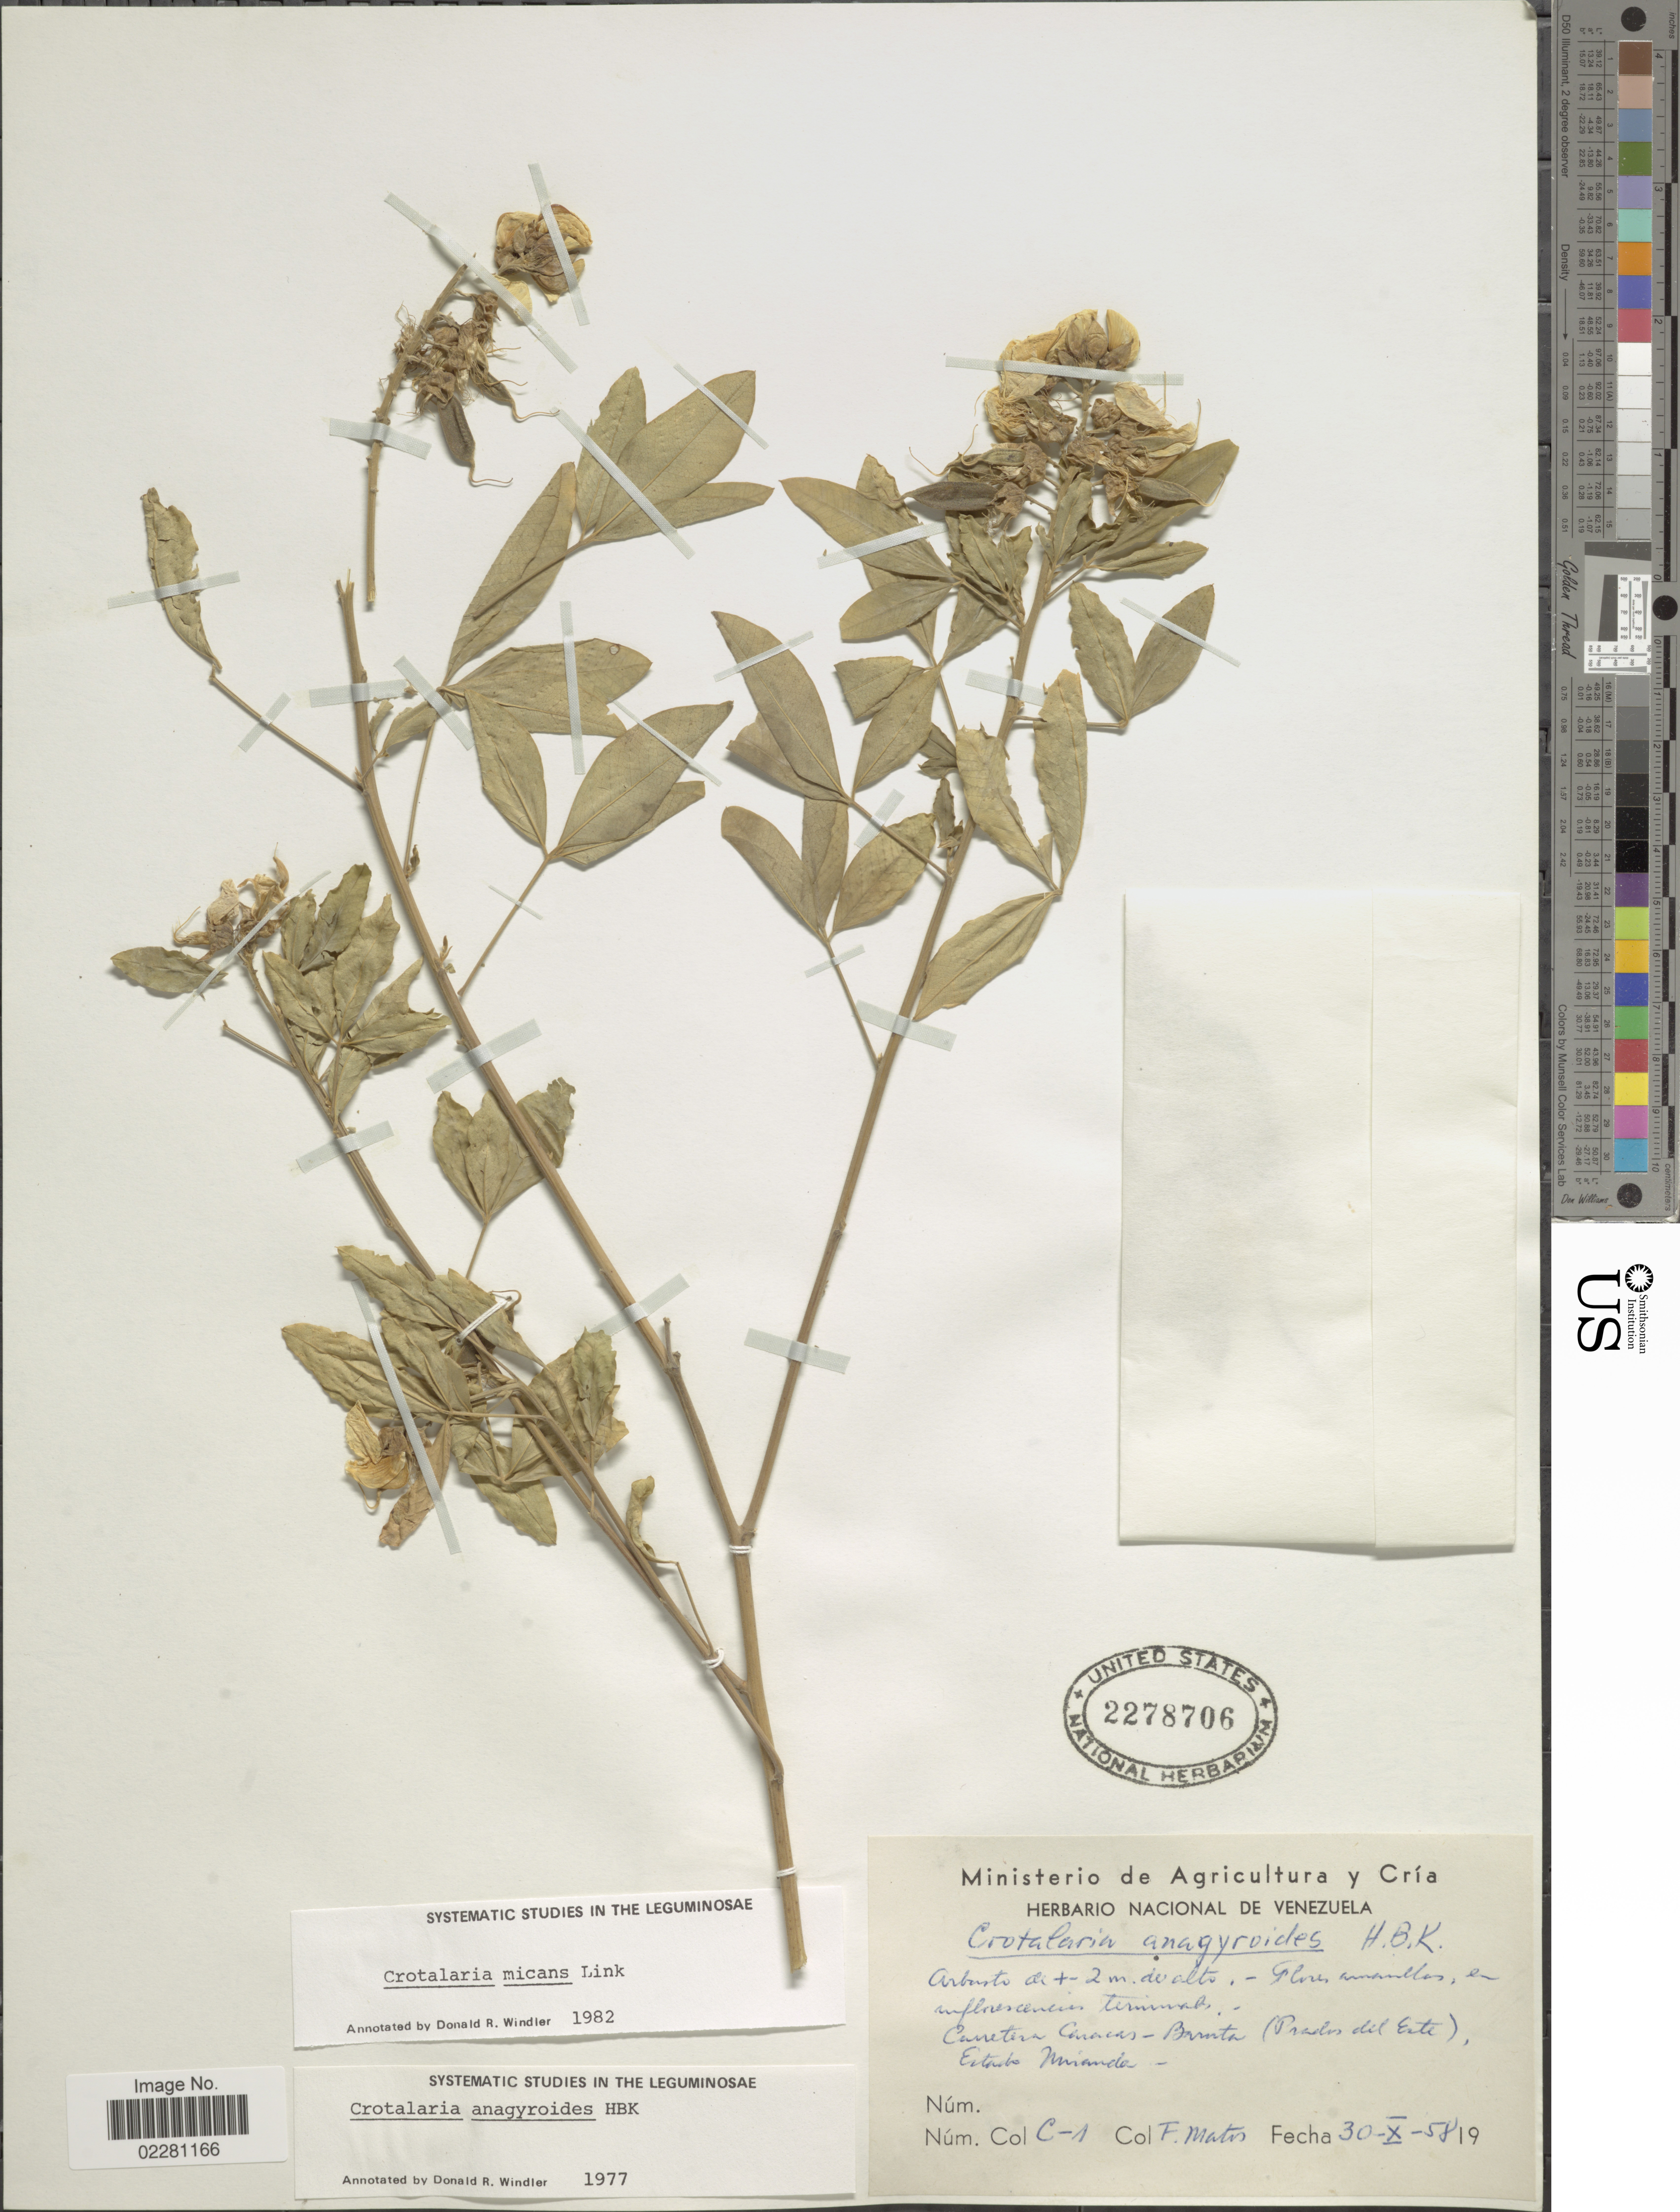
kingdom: Plantae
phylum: Tracheophyta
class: Magnoliopsida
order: Fabales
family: Fabaceae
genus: Crotalaria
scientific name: Crotalaria micans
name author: Link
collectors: F. Matos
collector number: C-1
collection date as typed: Transcribed d/m/y: 30/10/58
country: Venezuela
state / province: Miranda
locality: Carretera Caracas-Baruta (Prados del Este)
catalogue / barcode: US 2278706